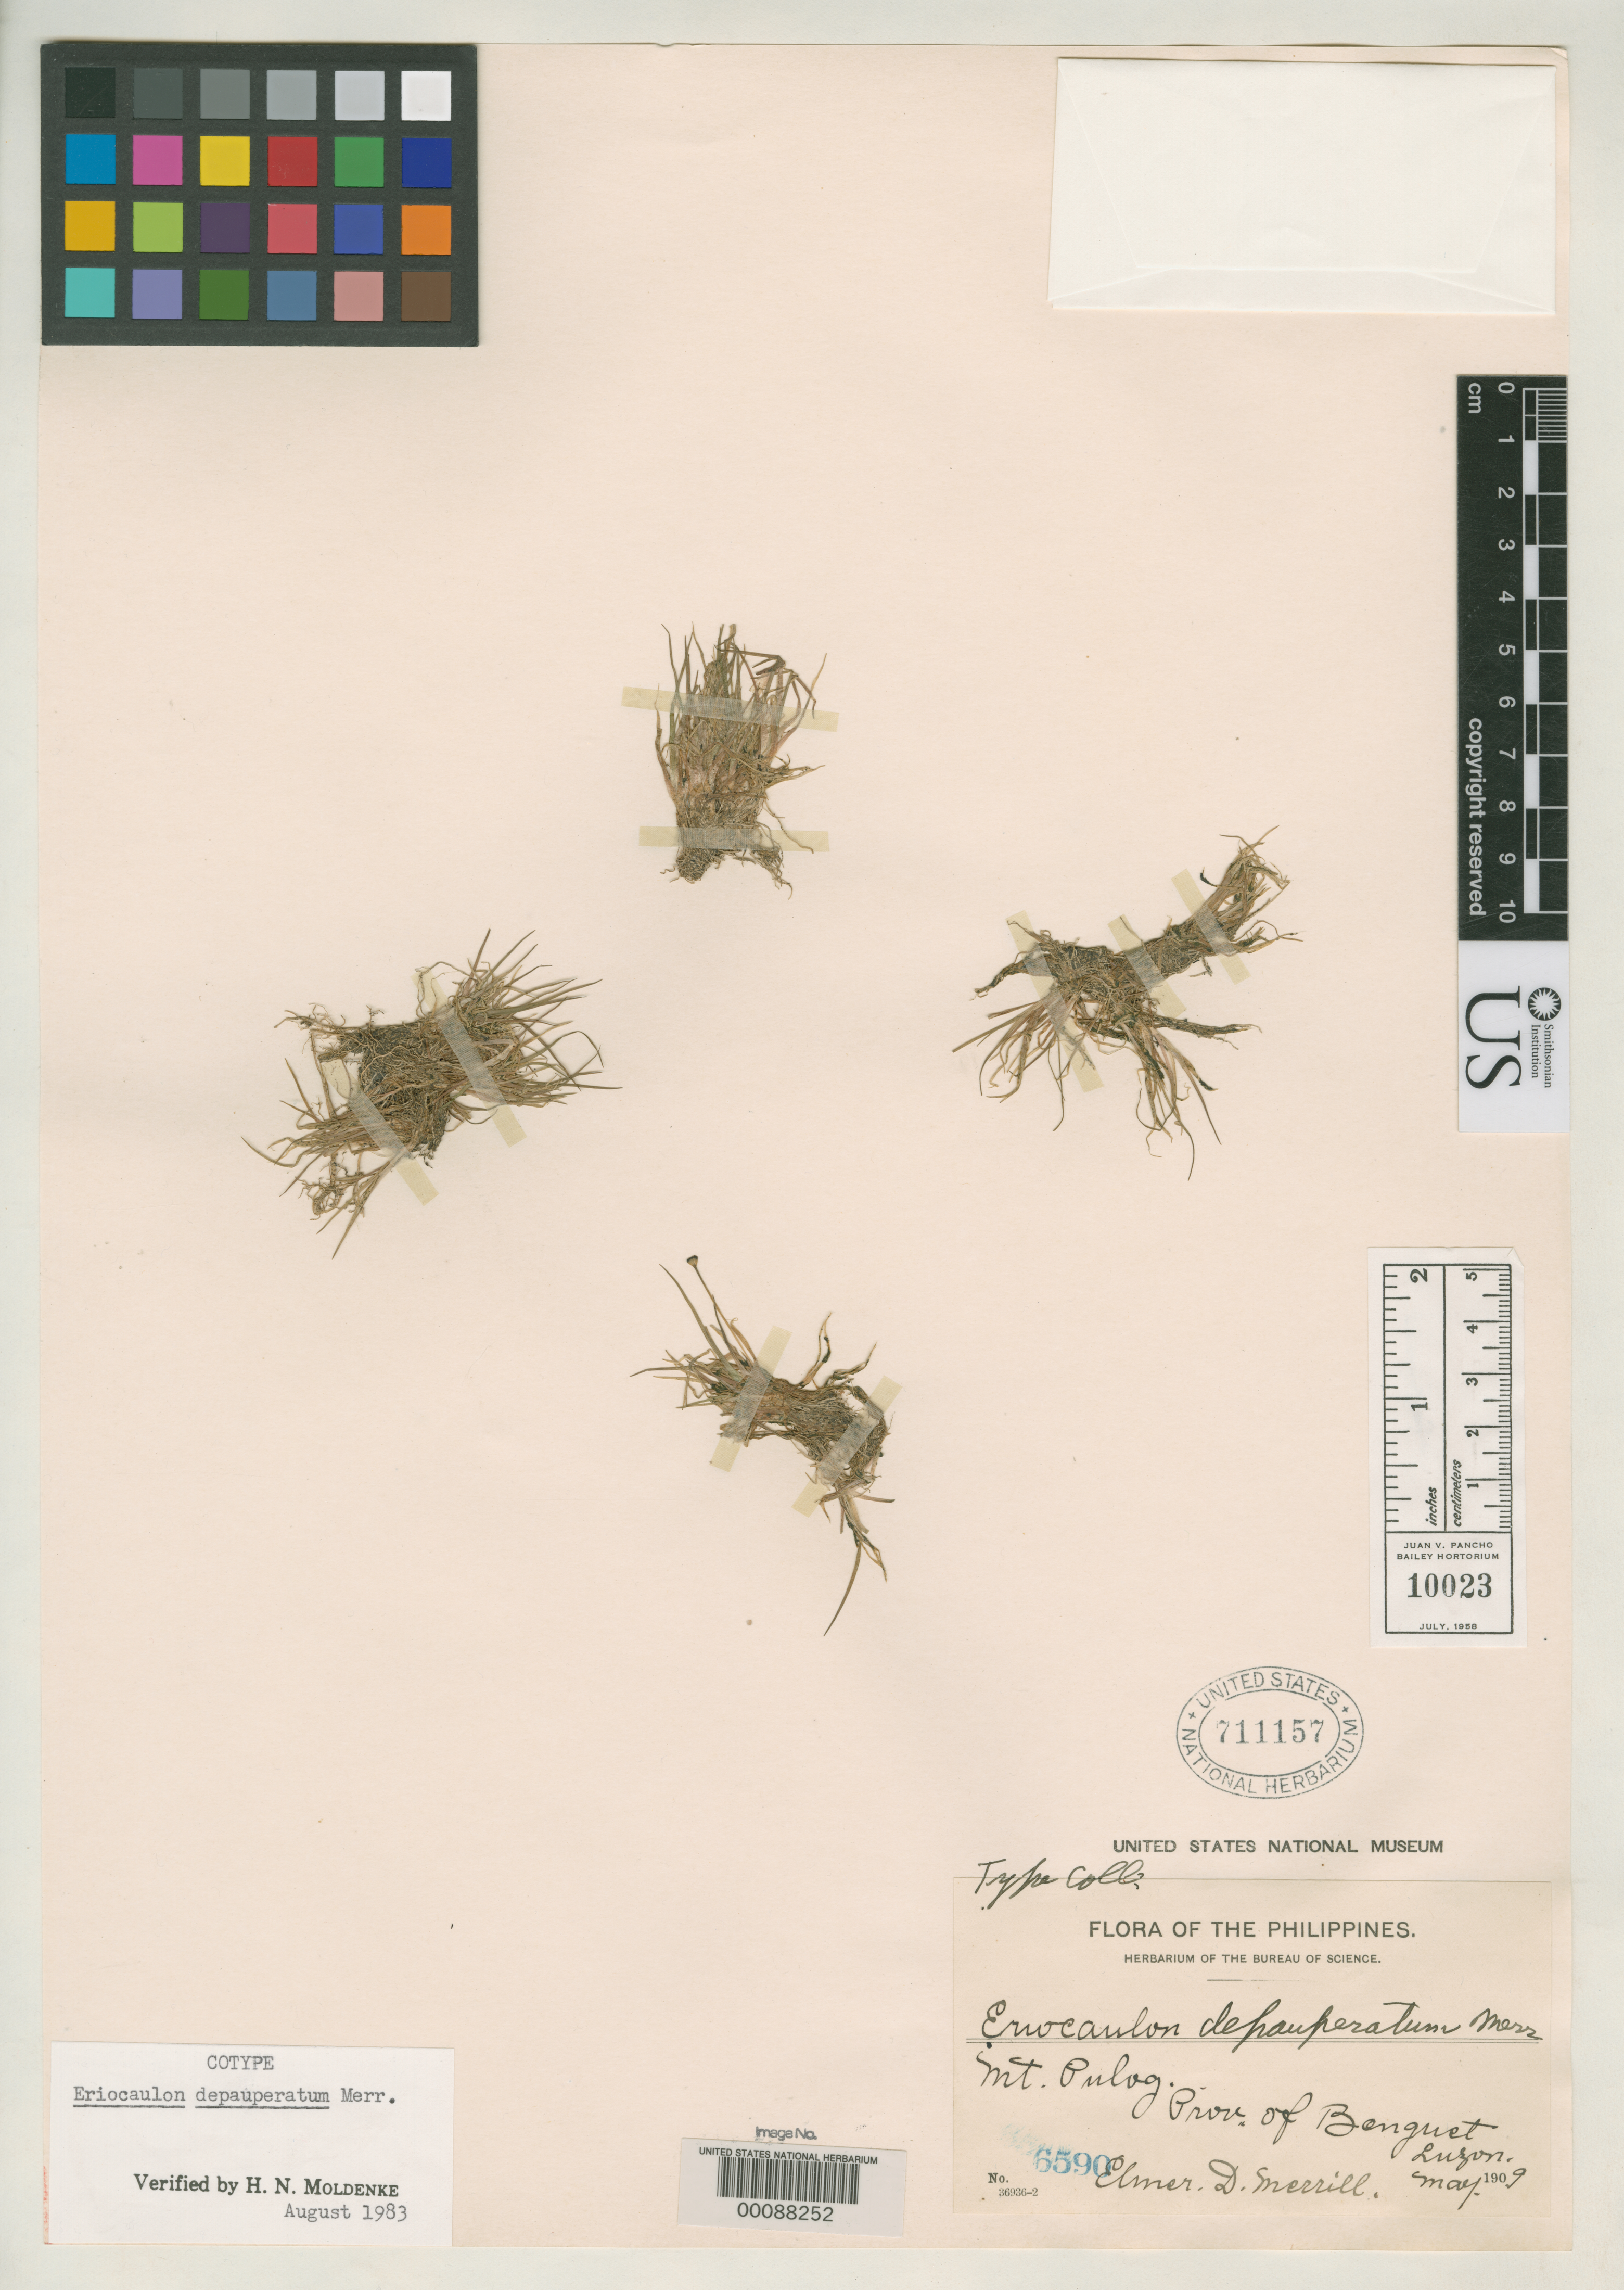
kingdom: Plantae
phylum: Tracheophyta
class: Liliopsida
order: Poales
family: Eriocaulaceae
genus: Eriocaulon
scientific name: Eriocaulon depauperatum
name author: Merr.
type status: Syntype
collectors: E. D. Merrill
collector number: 6590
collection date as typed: May 1909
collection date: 1909-05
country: Philippines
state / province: Cordillera (Administrative Region)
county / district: Benguet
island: Luzon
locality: Mt. Pulog.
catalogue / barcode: US 711157